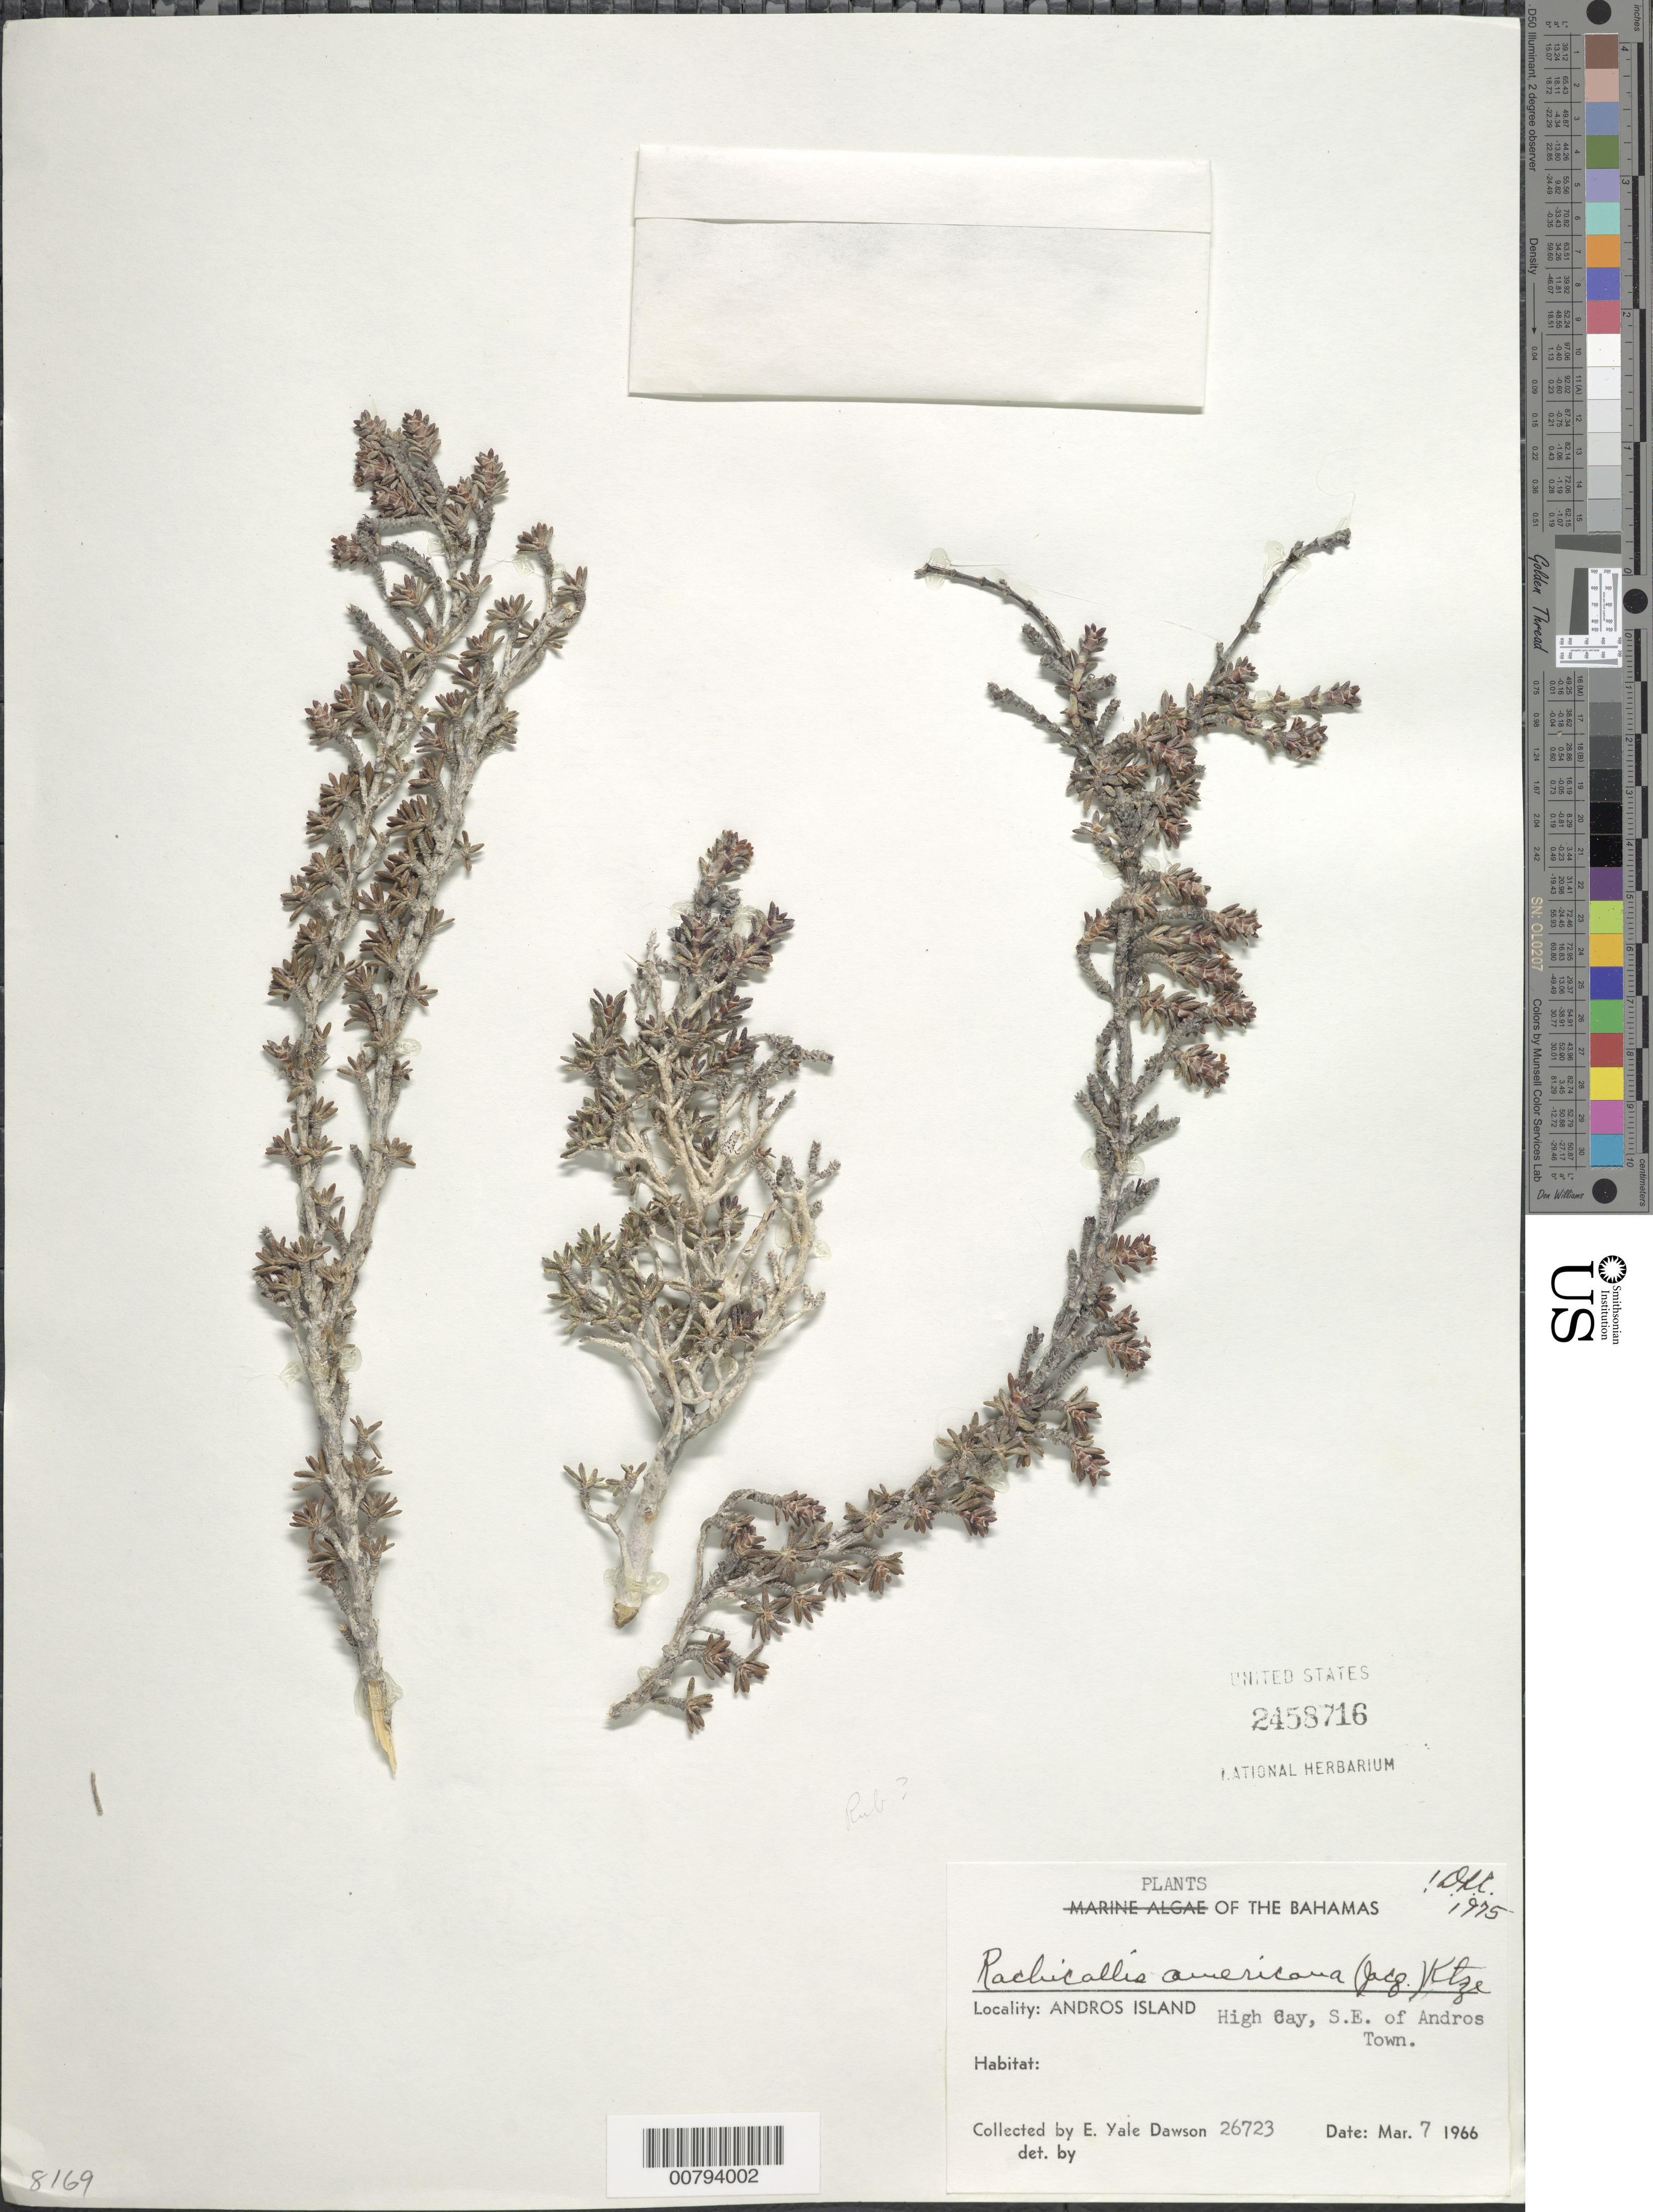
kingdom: Plantae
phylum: Tracheophyta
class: Magnoliopsida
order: Gentianales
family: Rubiaceae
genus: Rachicallis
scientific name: Rachicallis americana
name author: (Jacq.) Hitchc.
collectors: E. Y. Dawson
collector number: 26723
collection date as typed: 07 Mar 1966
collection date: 1966-03-07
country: Bahamas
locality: Andros Island. High Cay, S.E. of Town of Andros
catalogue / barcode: US 2458716